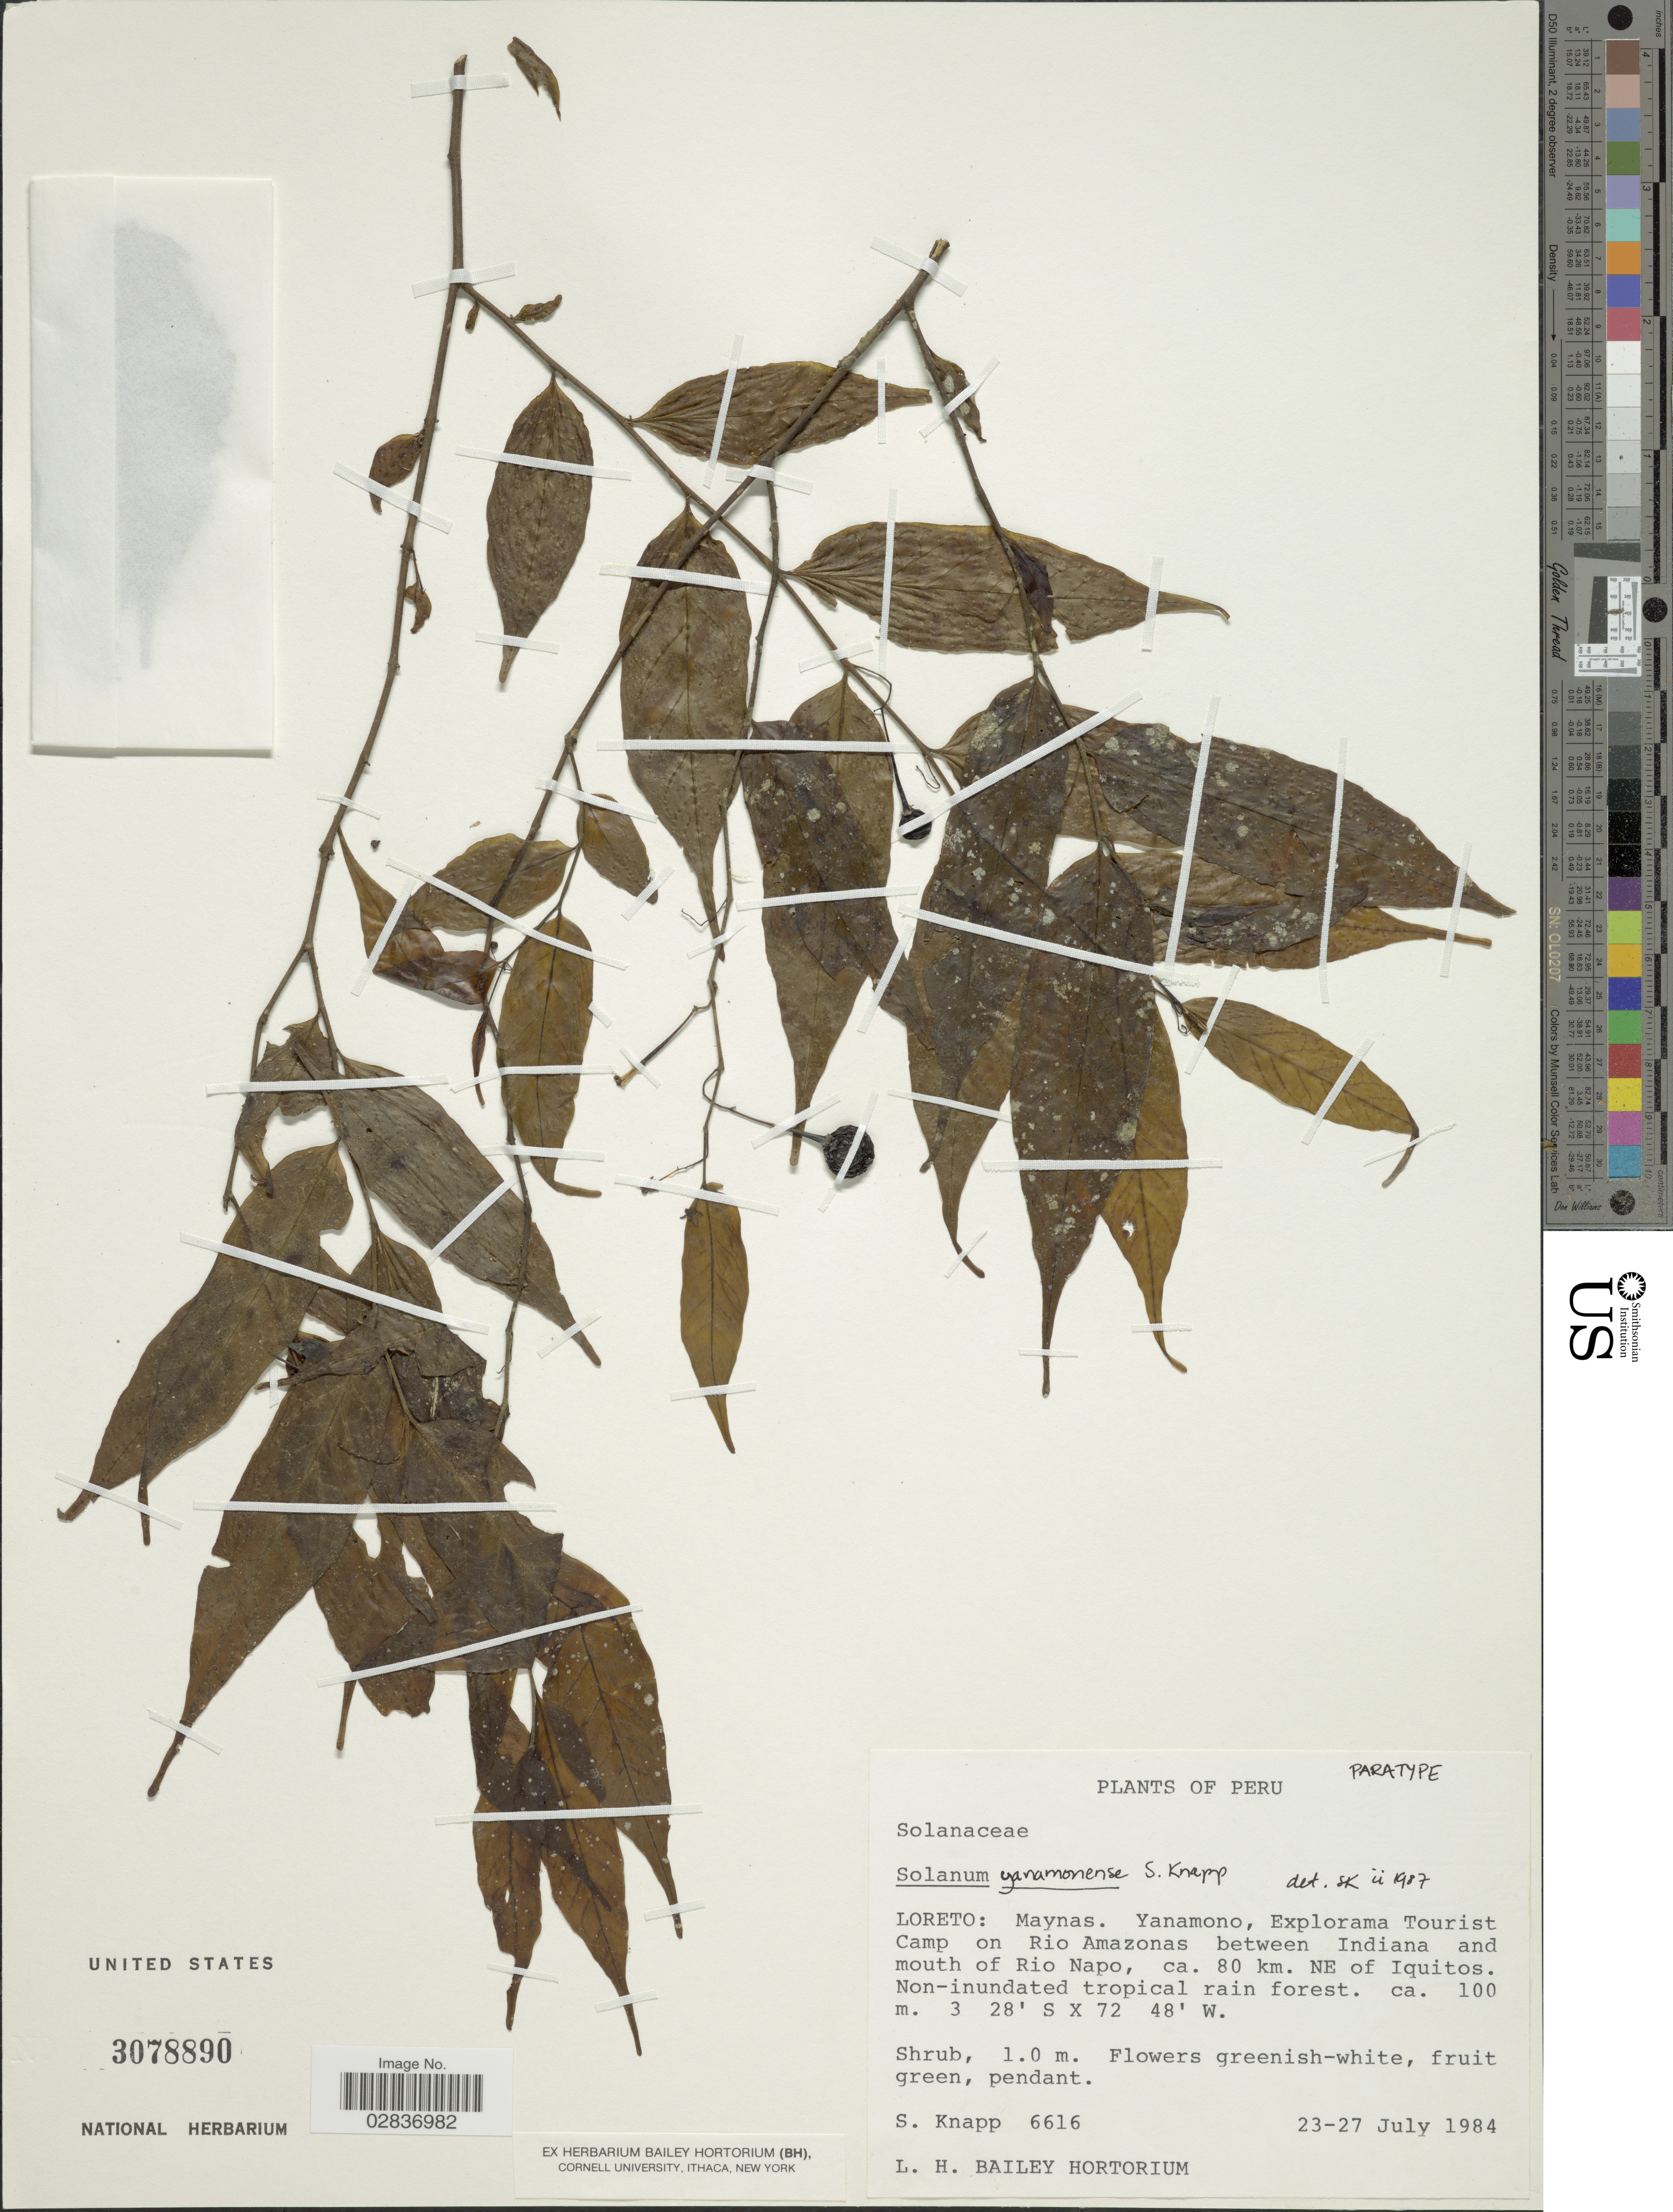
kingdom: Plantae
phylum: Tracheophyta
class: Magnoliopsida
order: Solanales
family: Solanaceae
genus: Solanum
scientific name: Solanum yanamonense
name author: S. Knapp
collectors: S. Knapp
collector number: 6616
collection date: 1984-07-23/1984-07-27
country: Peru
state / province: Loreto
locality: Maynas. Yanamono, Explorama Tourist Camp on Rio Amazonas, between Indiana and mouth of Rio Napo, ca. 80 km. NE of Iquitos.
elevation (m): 100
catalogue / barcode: US 3078890